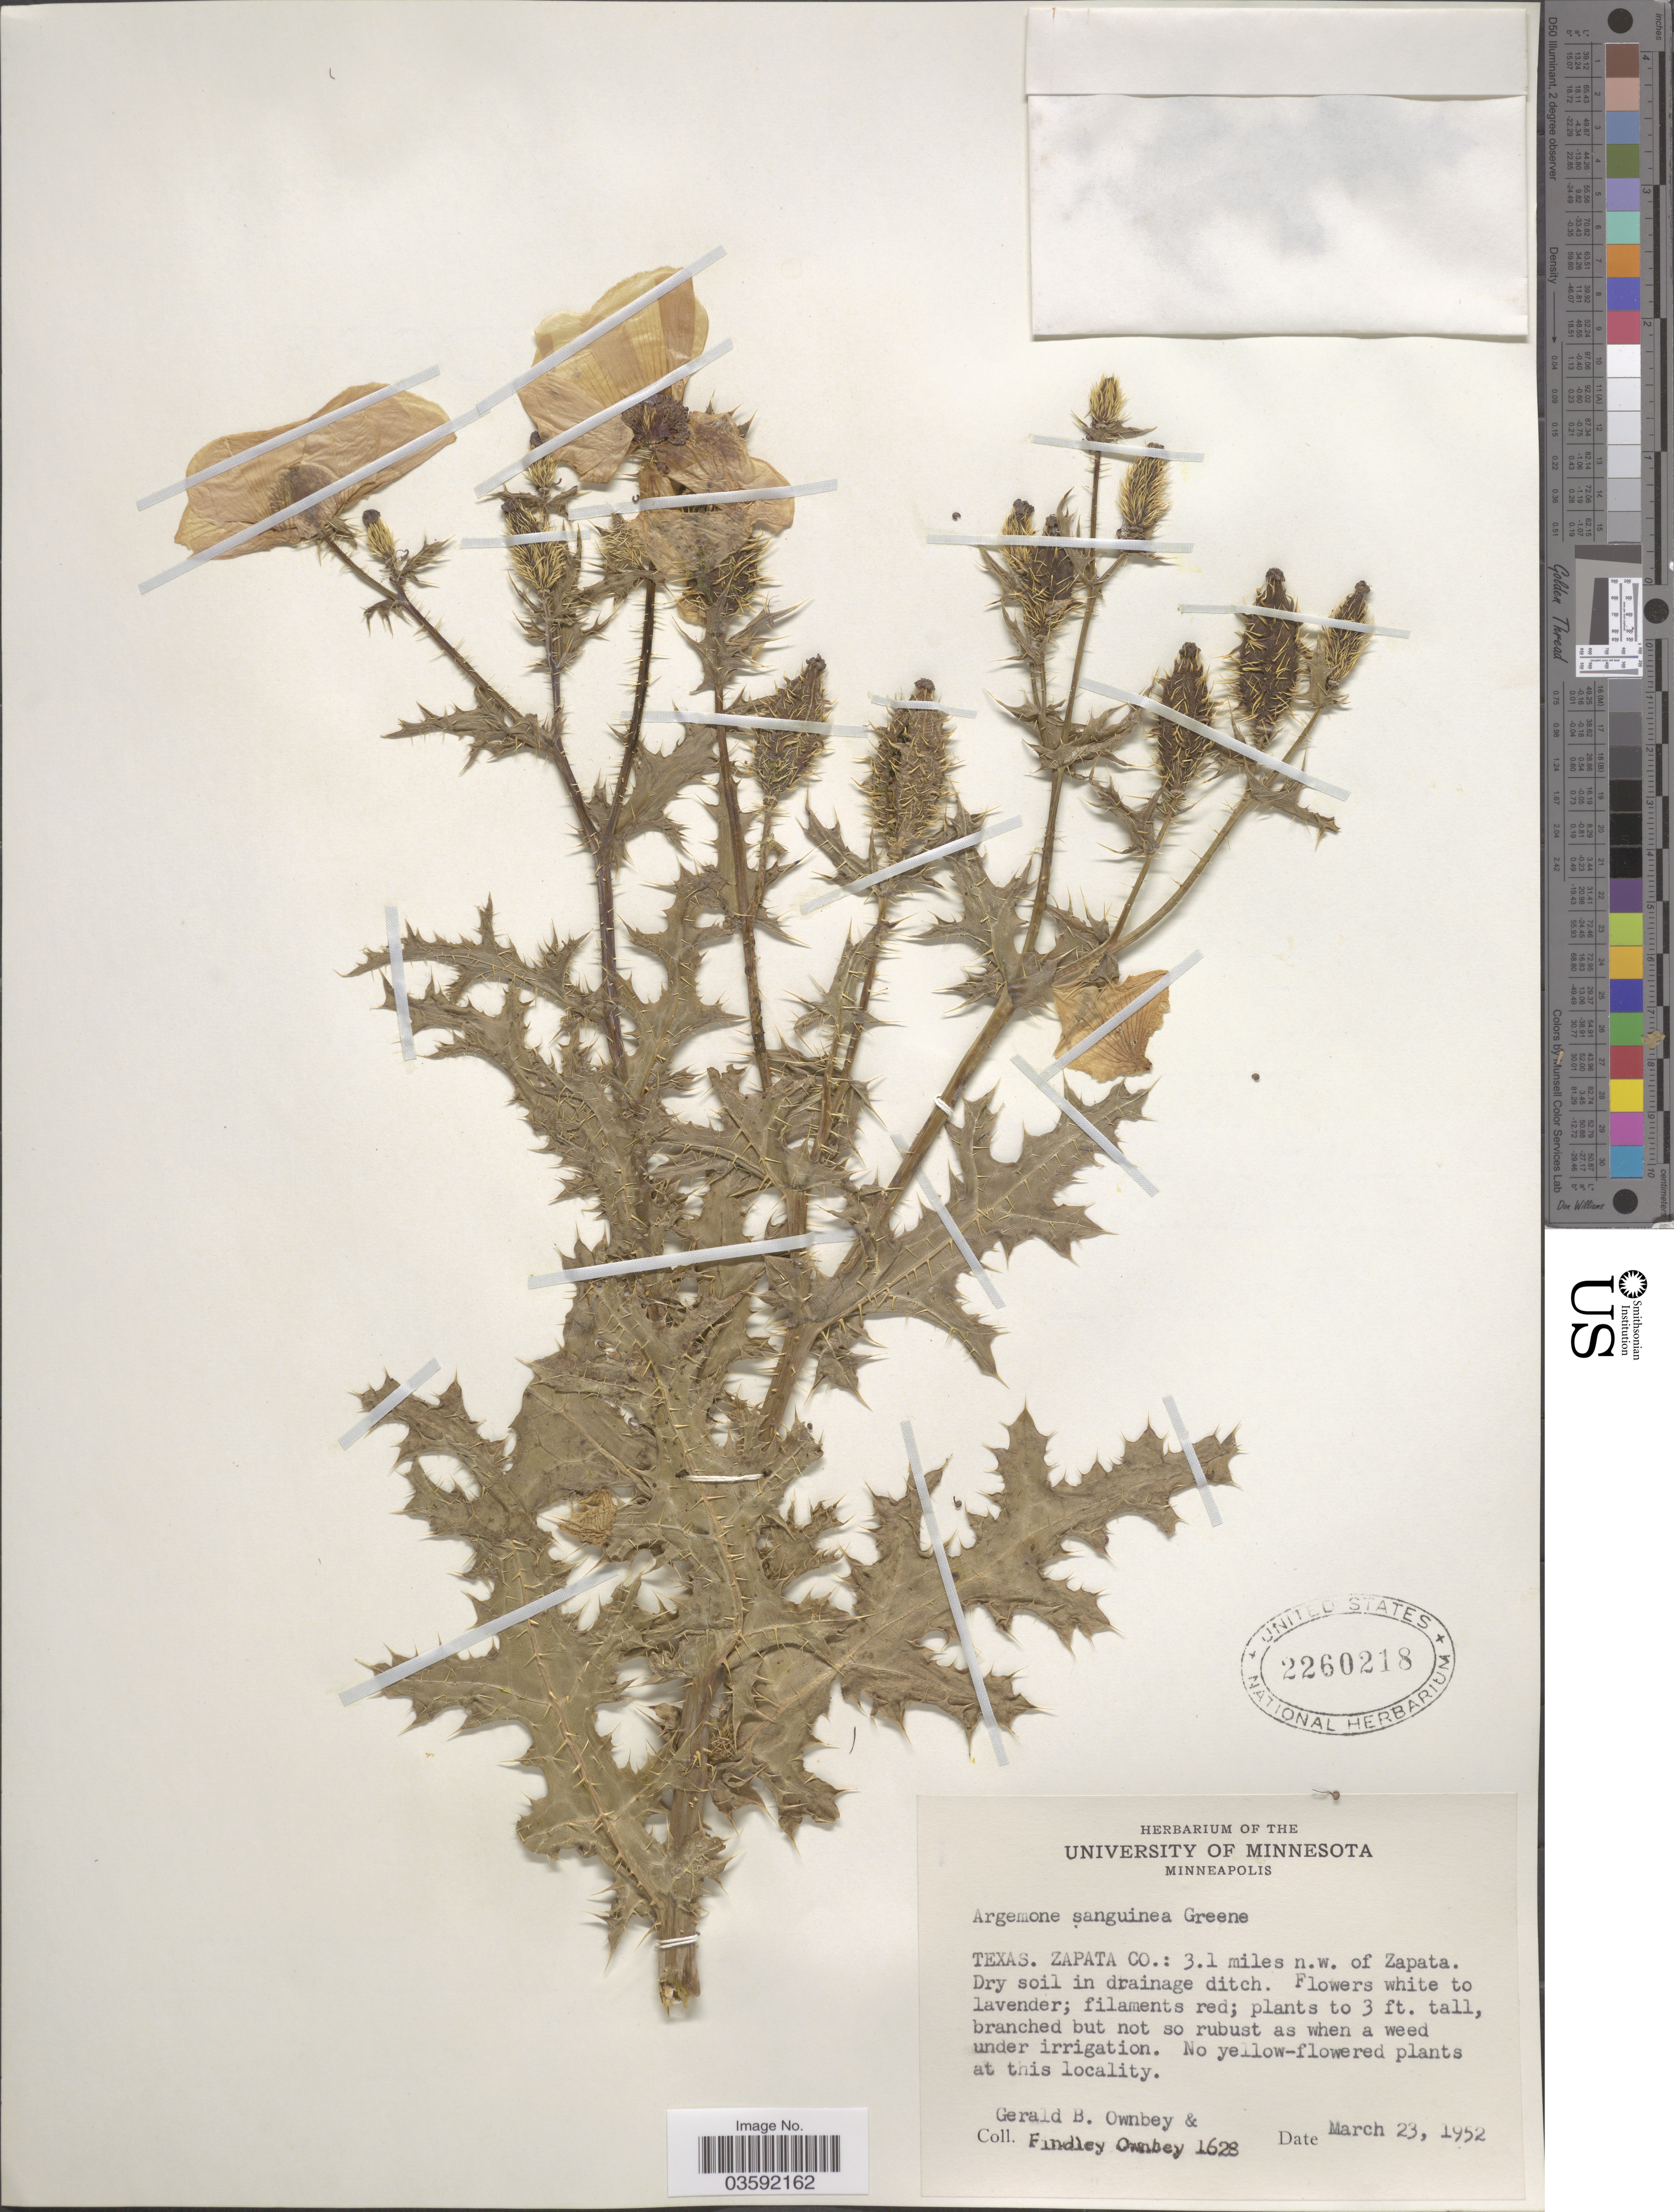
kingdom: Plantae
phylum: Tracheophyta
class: Magnoliopsida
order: Ranunculales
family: Papaveraceae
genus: Argemone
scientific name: Argemone sanguinea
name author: Greene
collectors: G. B. Ownbey & F. Ownbey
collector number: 1628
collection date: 1952-03-23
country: United States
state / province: Texas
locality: Zapata Co.: 3.1 miles n.w. of Zapata.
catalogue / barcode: US 2260218